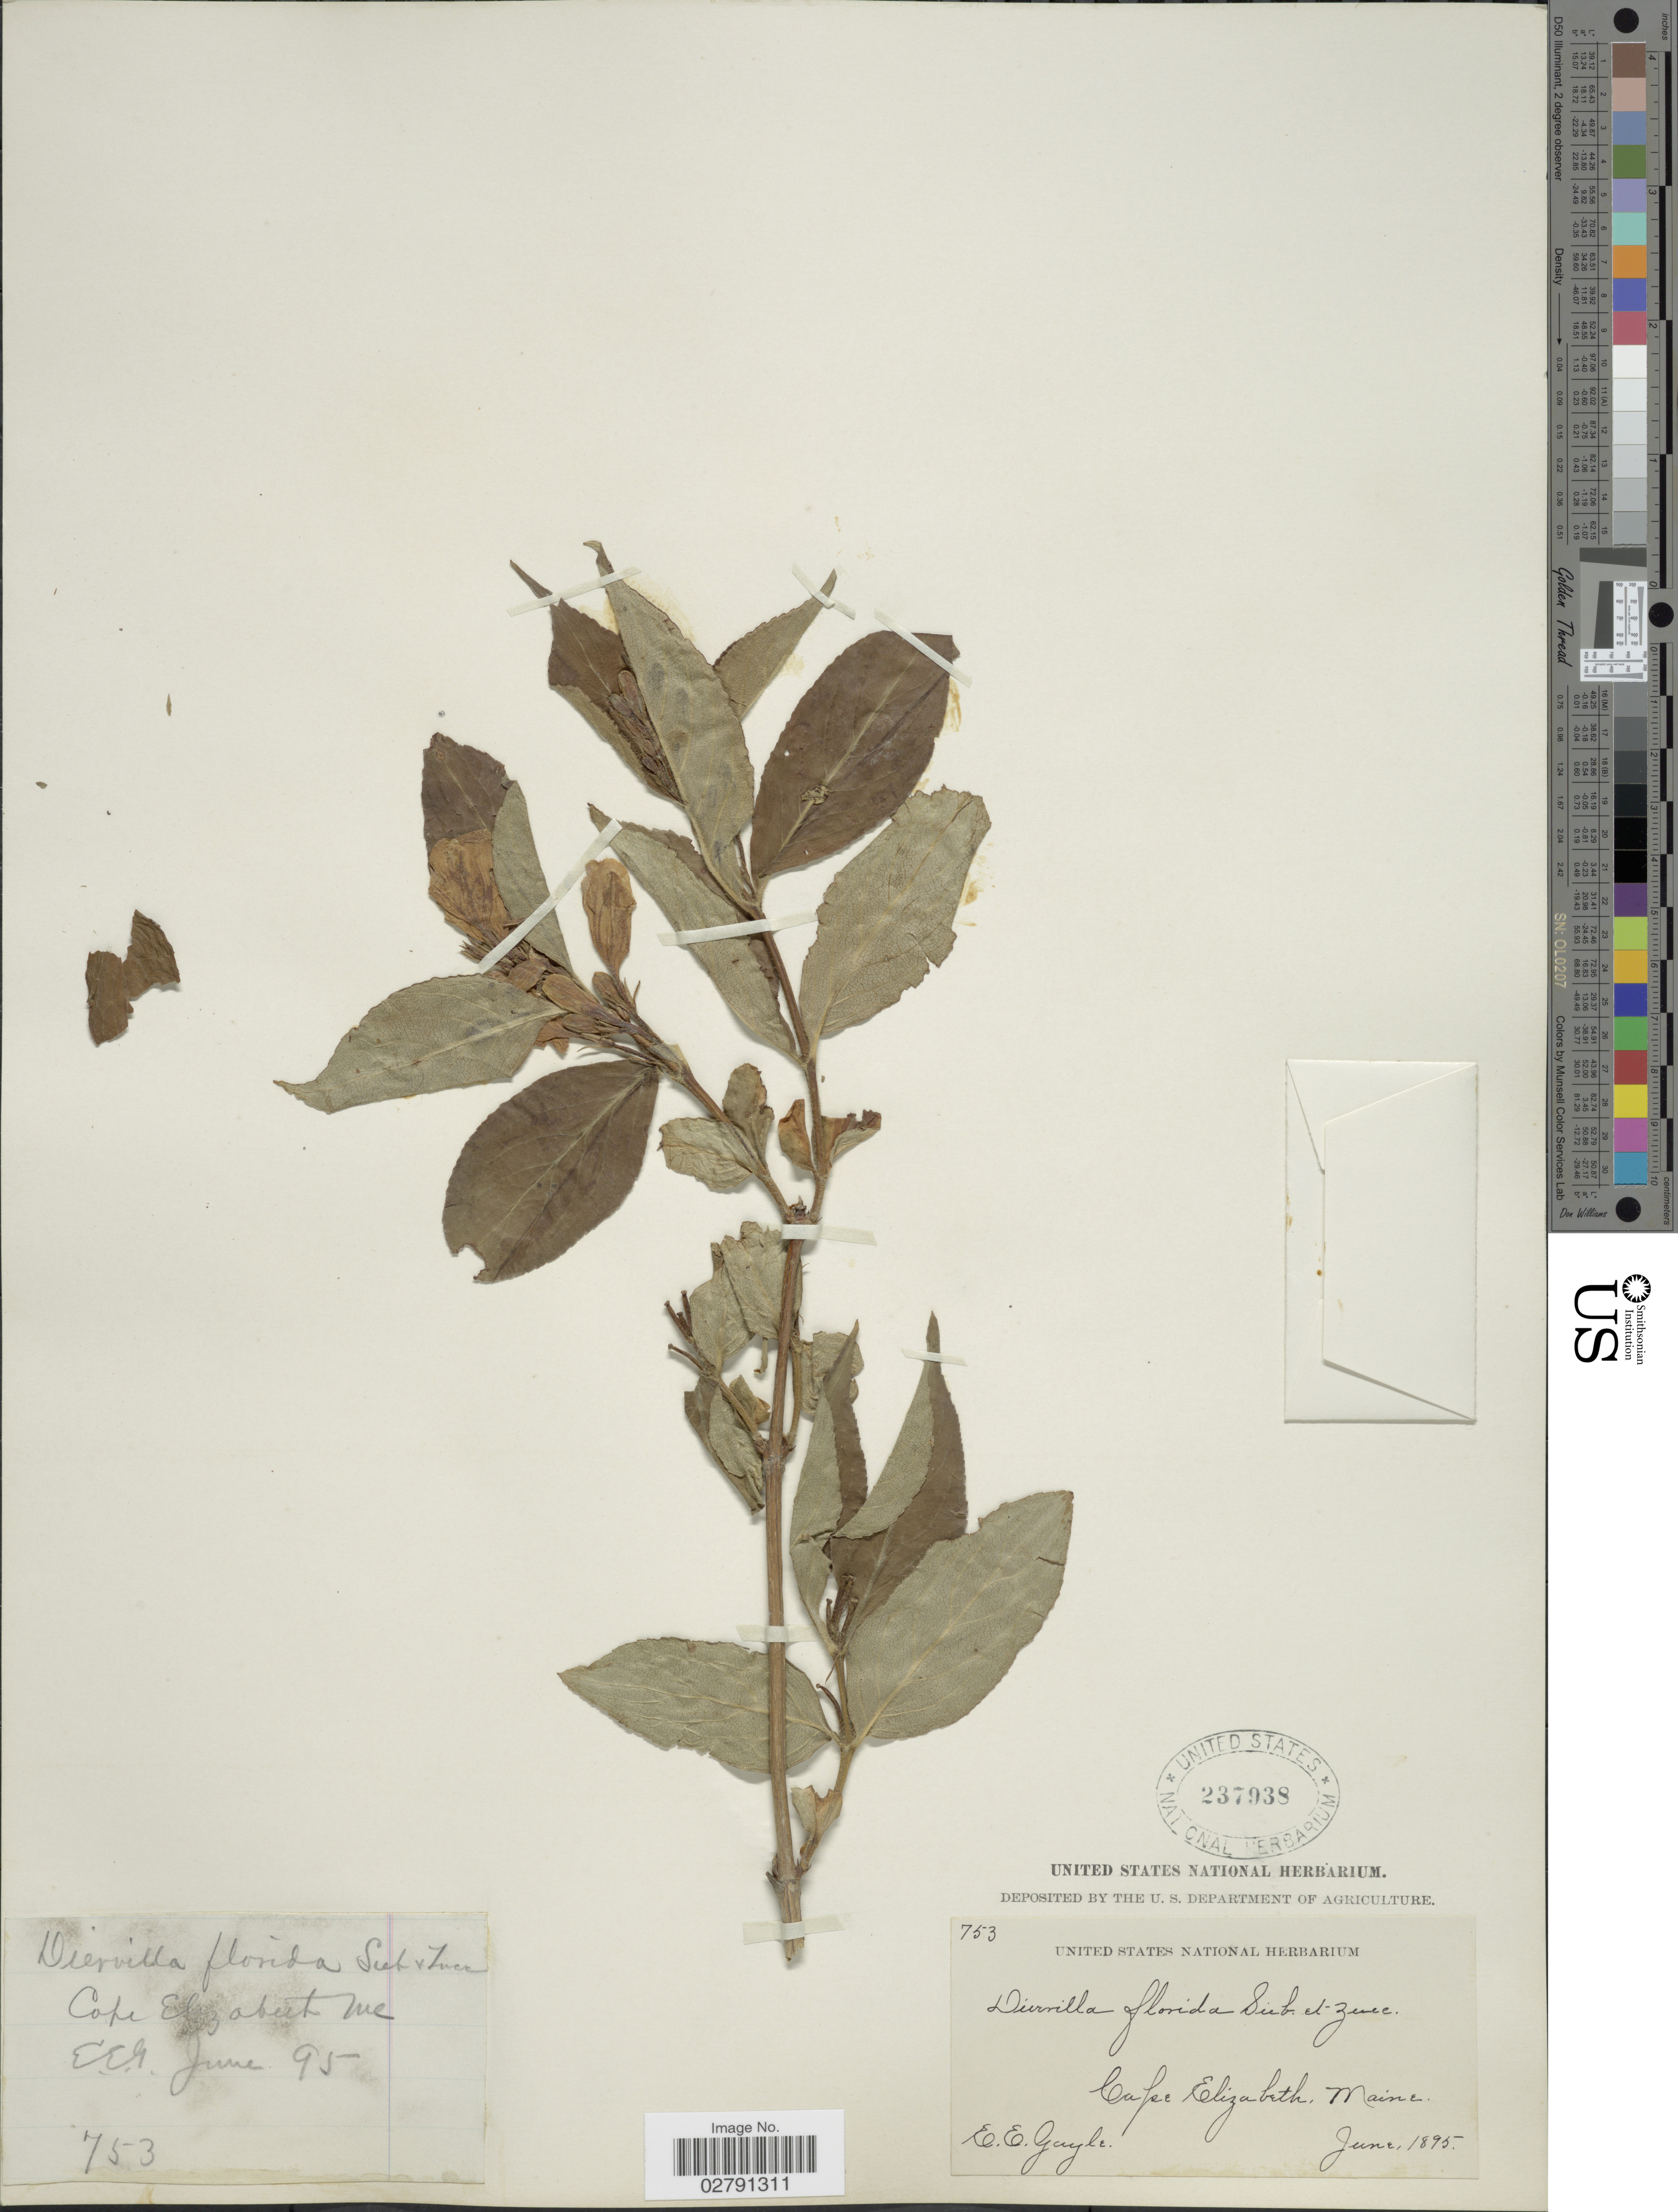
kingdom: Plantae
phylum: Tracheophyta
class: Magnoliopsida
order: Dipsacales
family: Caprifoliaceae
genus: Diervilla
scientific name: Diervilla japonica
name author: (Thunb.) DC.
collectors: E. Gayle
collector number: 753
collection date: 1895-06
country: United States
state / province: Maine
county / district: Cumberland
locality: Cape Elizabeth.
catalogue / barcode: US 237938